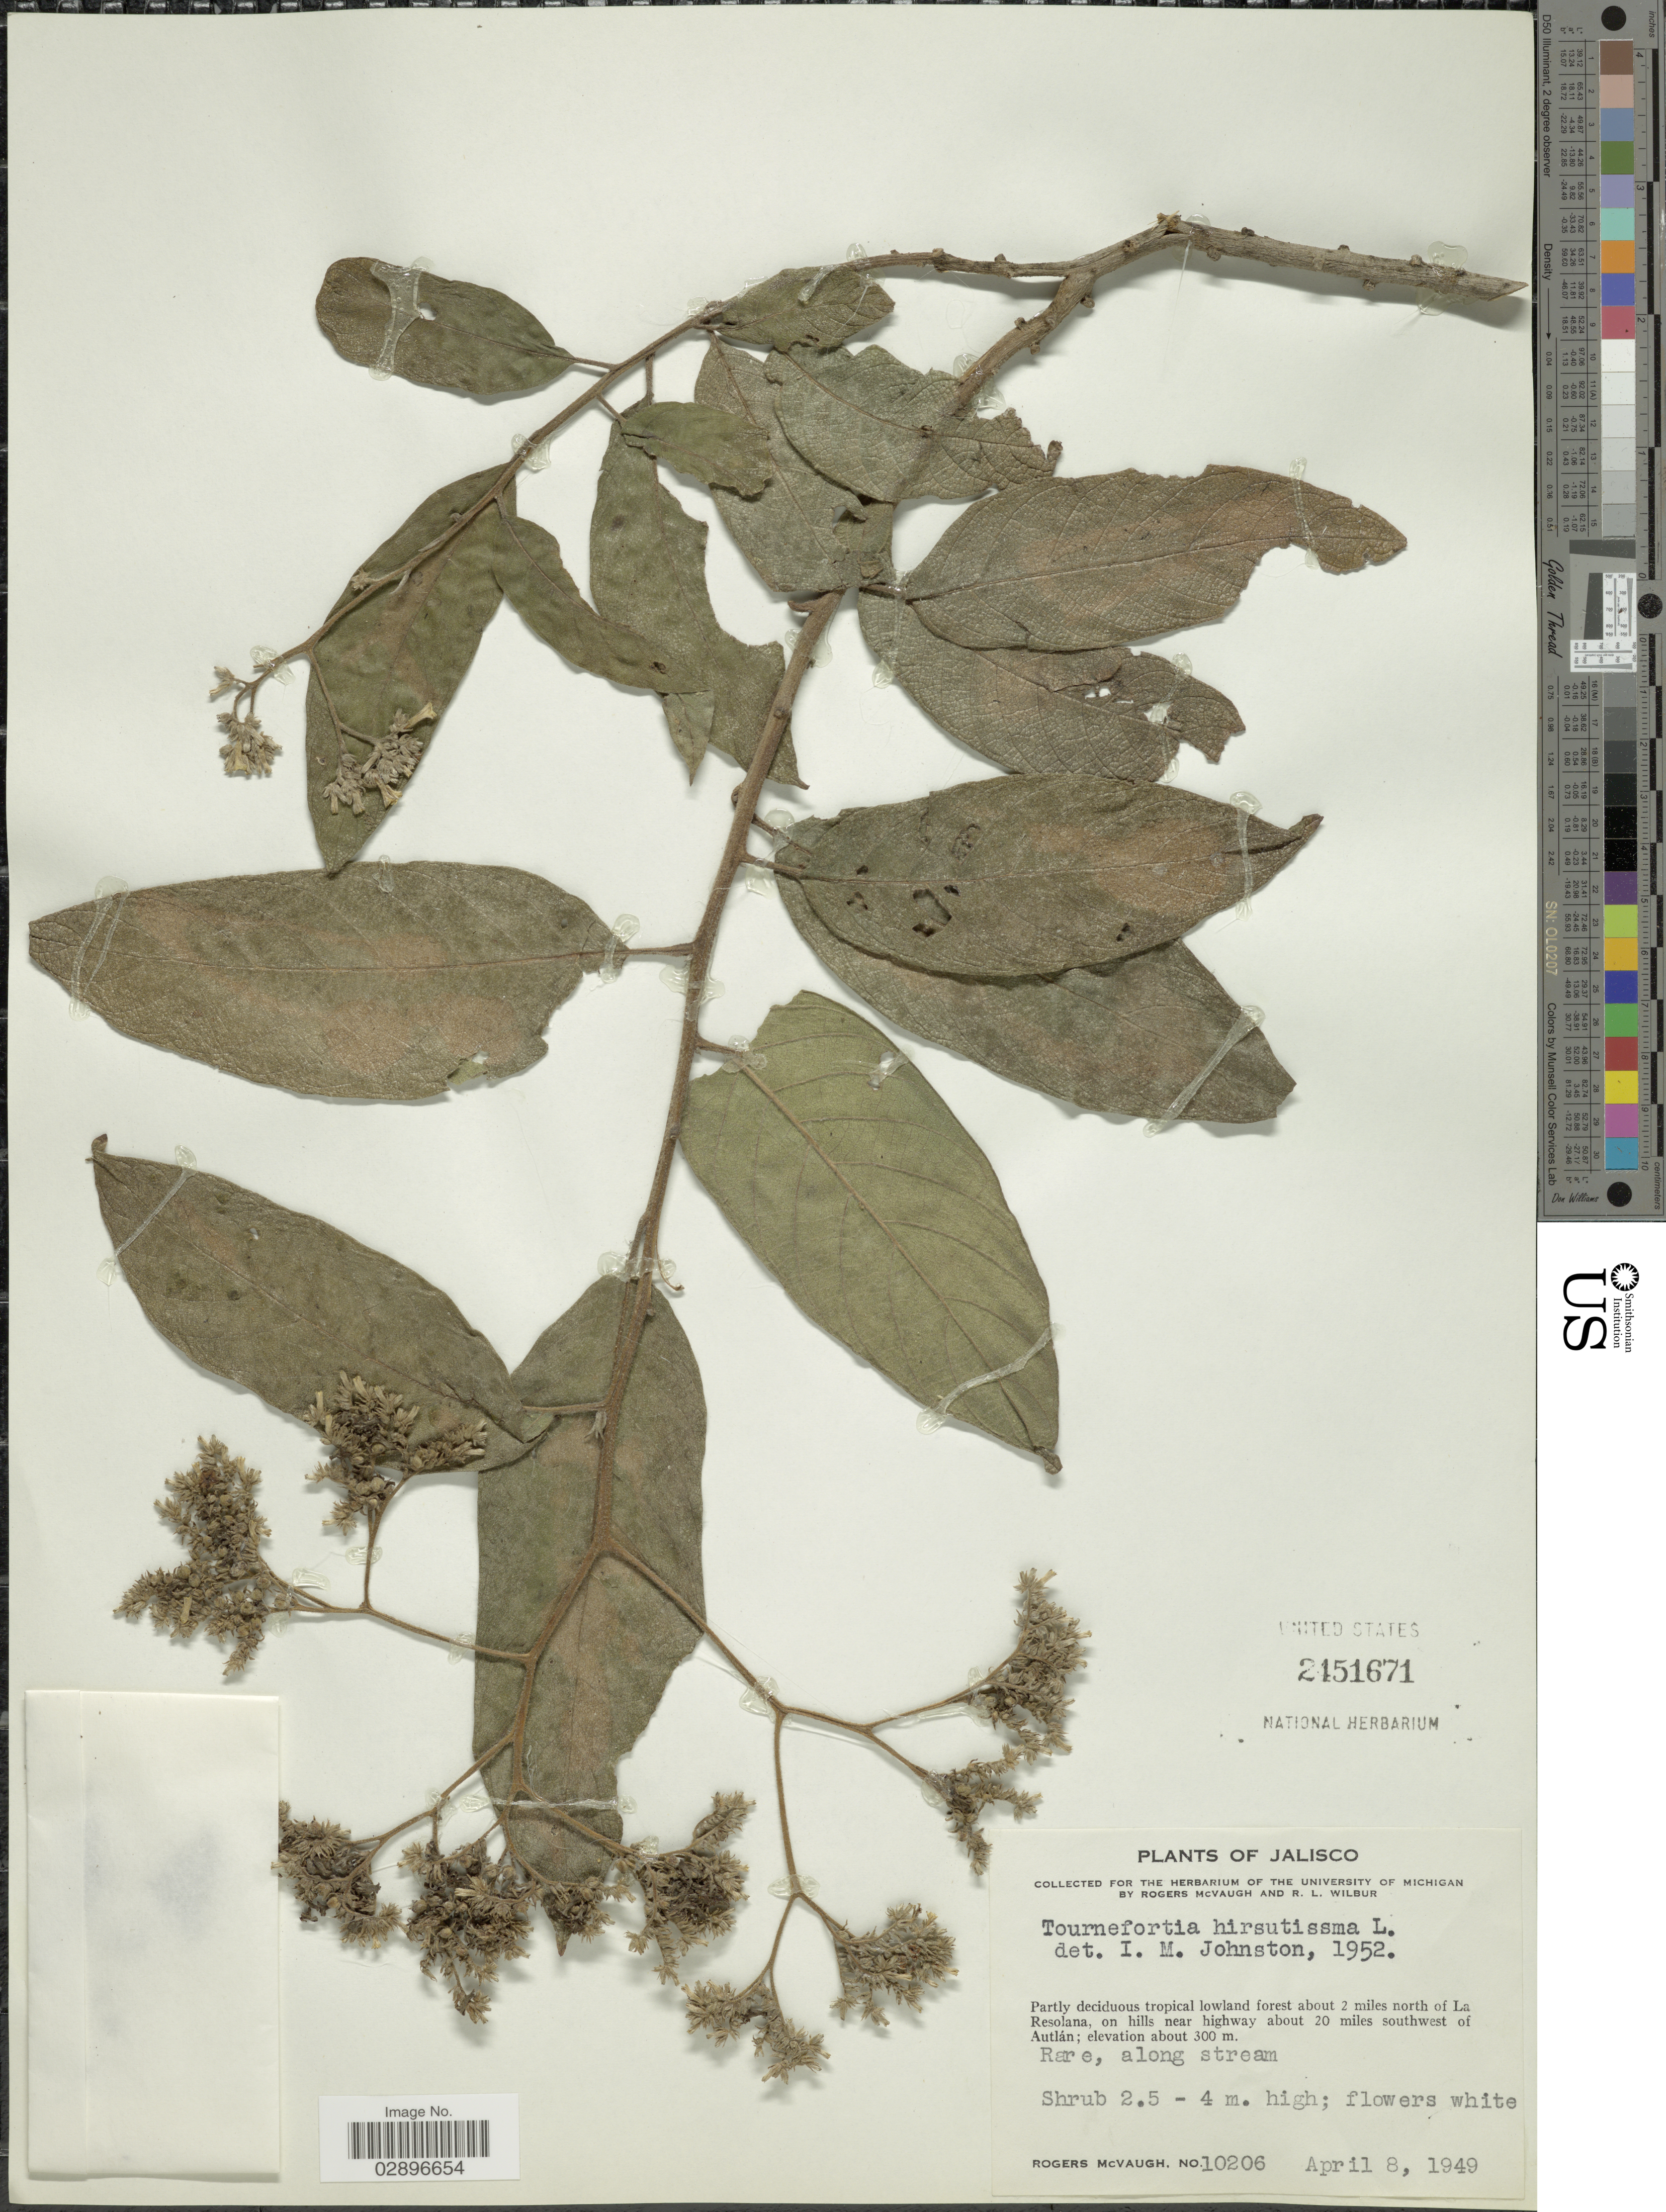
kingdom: Plantae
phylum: Tracheophyta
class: Magnoliopsida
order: Boraginales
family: Heliotropiaceae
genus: Tournefortia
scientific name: Tournefortia hirsutissima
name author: L.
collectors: R. McVaugh & R. L. Wilbur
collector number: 10206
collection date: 1949-04-08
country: Mexico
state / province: Jalisco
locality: About 2 miles north of La Resolana, on hills near highway about 20 miles southwest of Autlán.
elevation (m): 300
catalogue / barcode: US 2451671